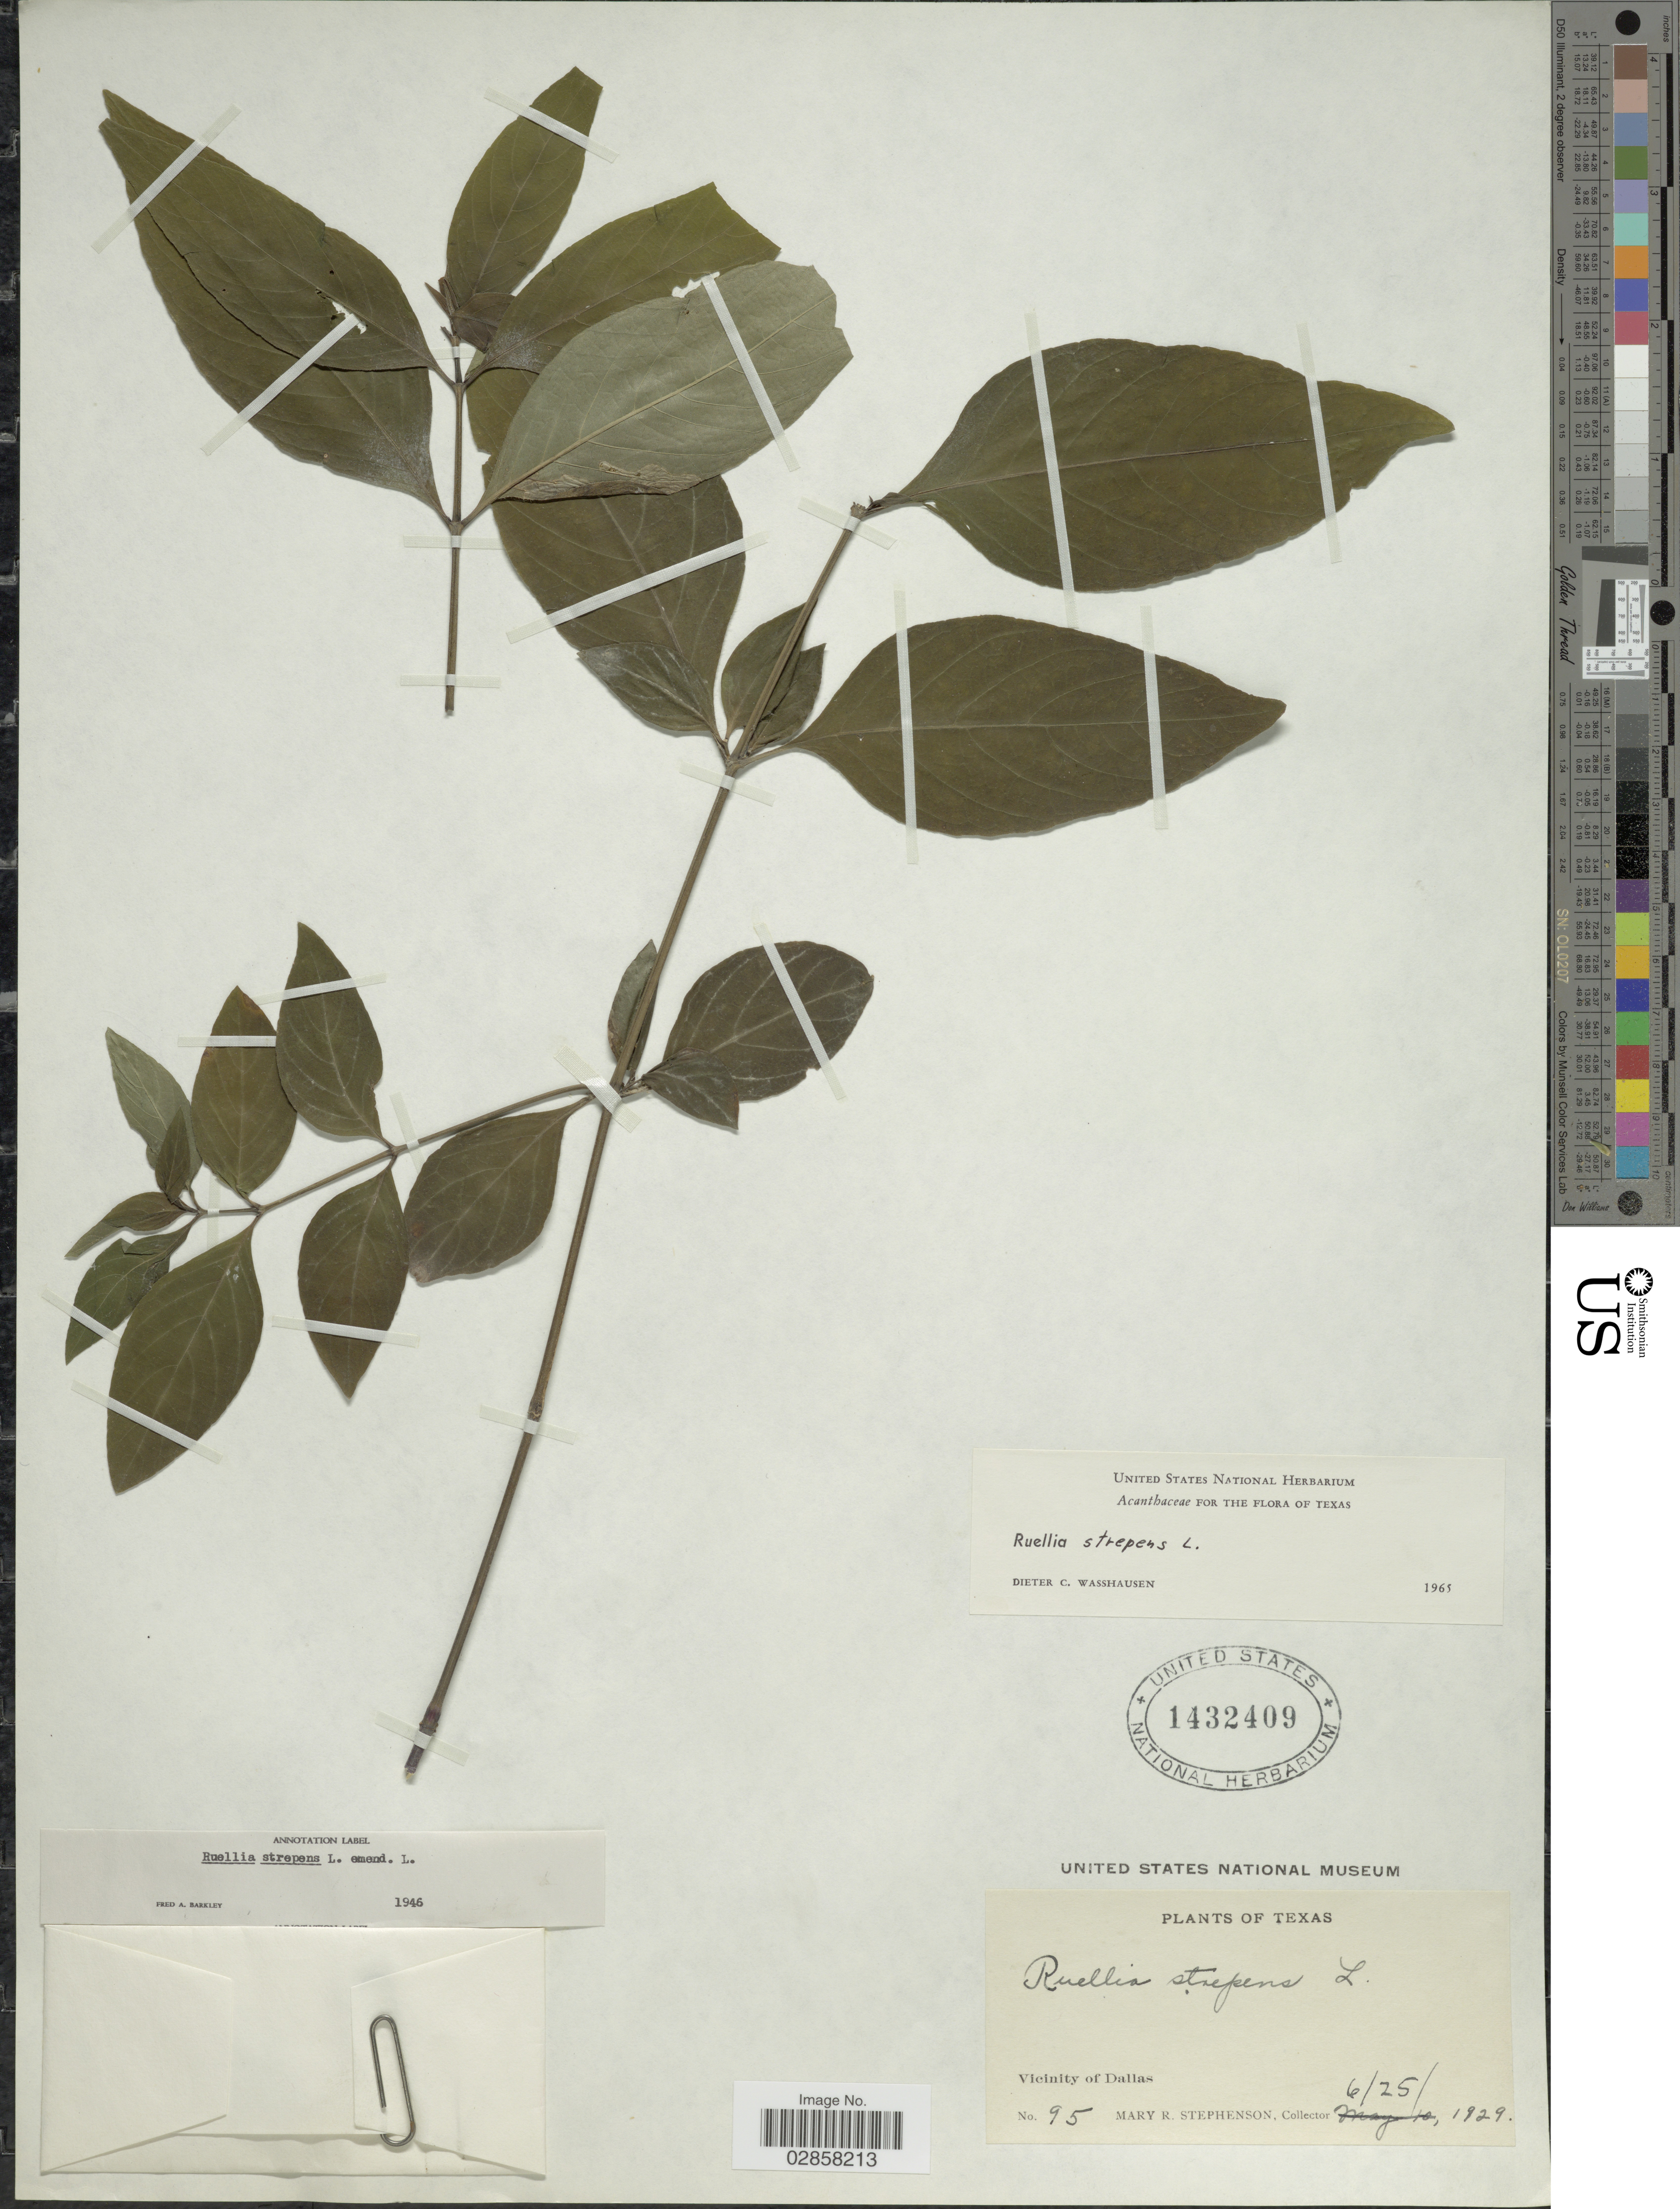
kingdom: Plantae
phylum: Tracheophyta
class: Magnoliopsida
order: Lamiales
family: Acanthaceae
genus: Ruellia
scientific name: Ruellia strepens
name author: L.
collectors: M. Stephenson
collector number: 95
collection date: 1929-06-25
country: United States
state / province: Texas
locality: Vicinity of Dallas.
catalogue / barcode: US 1432409